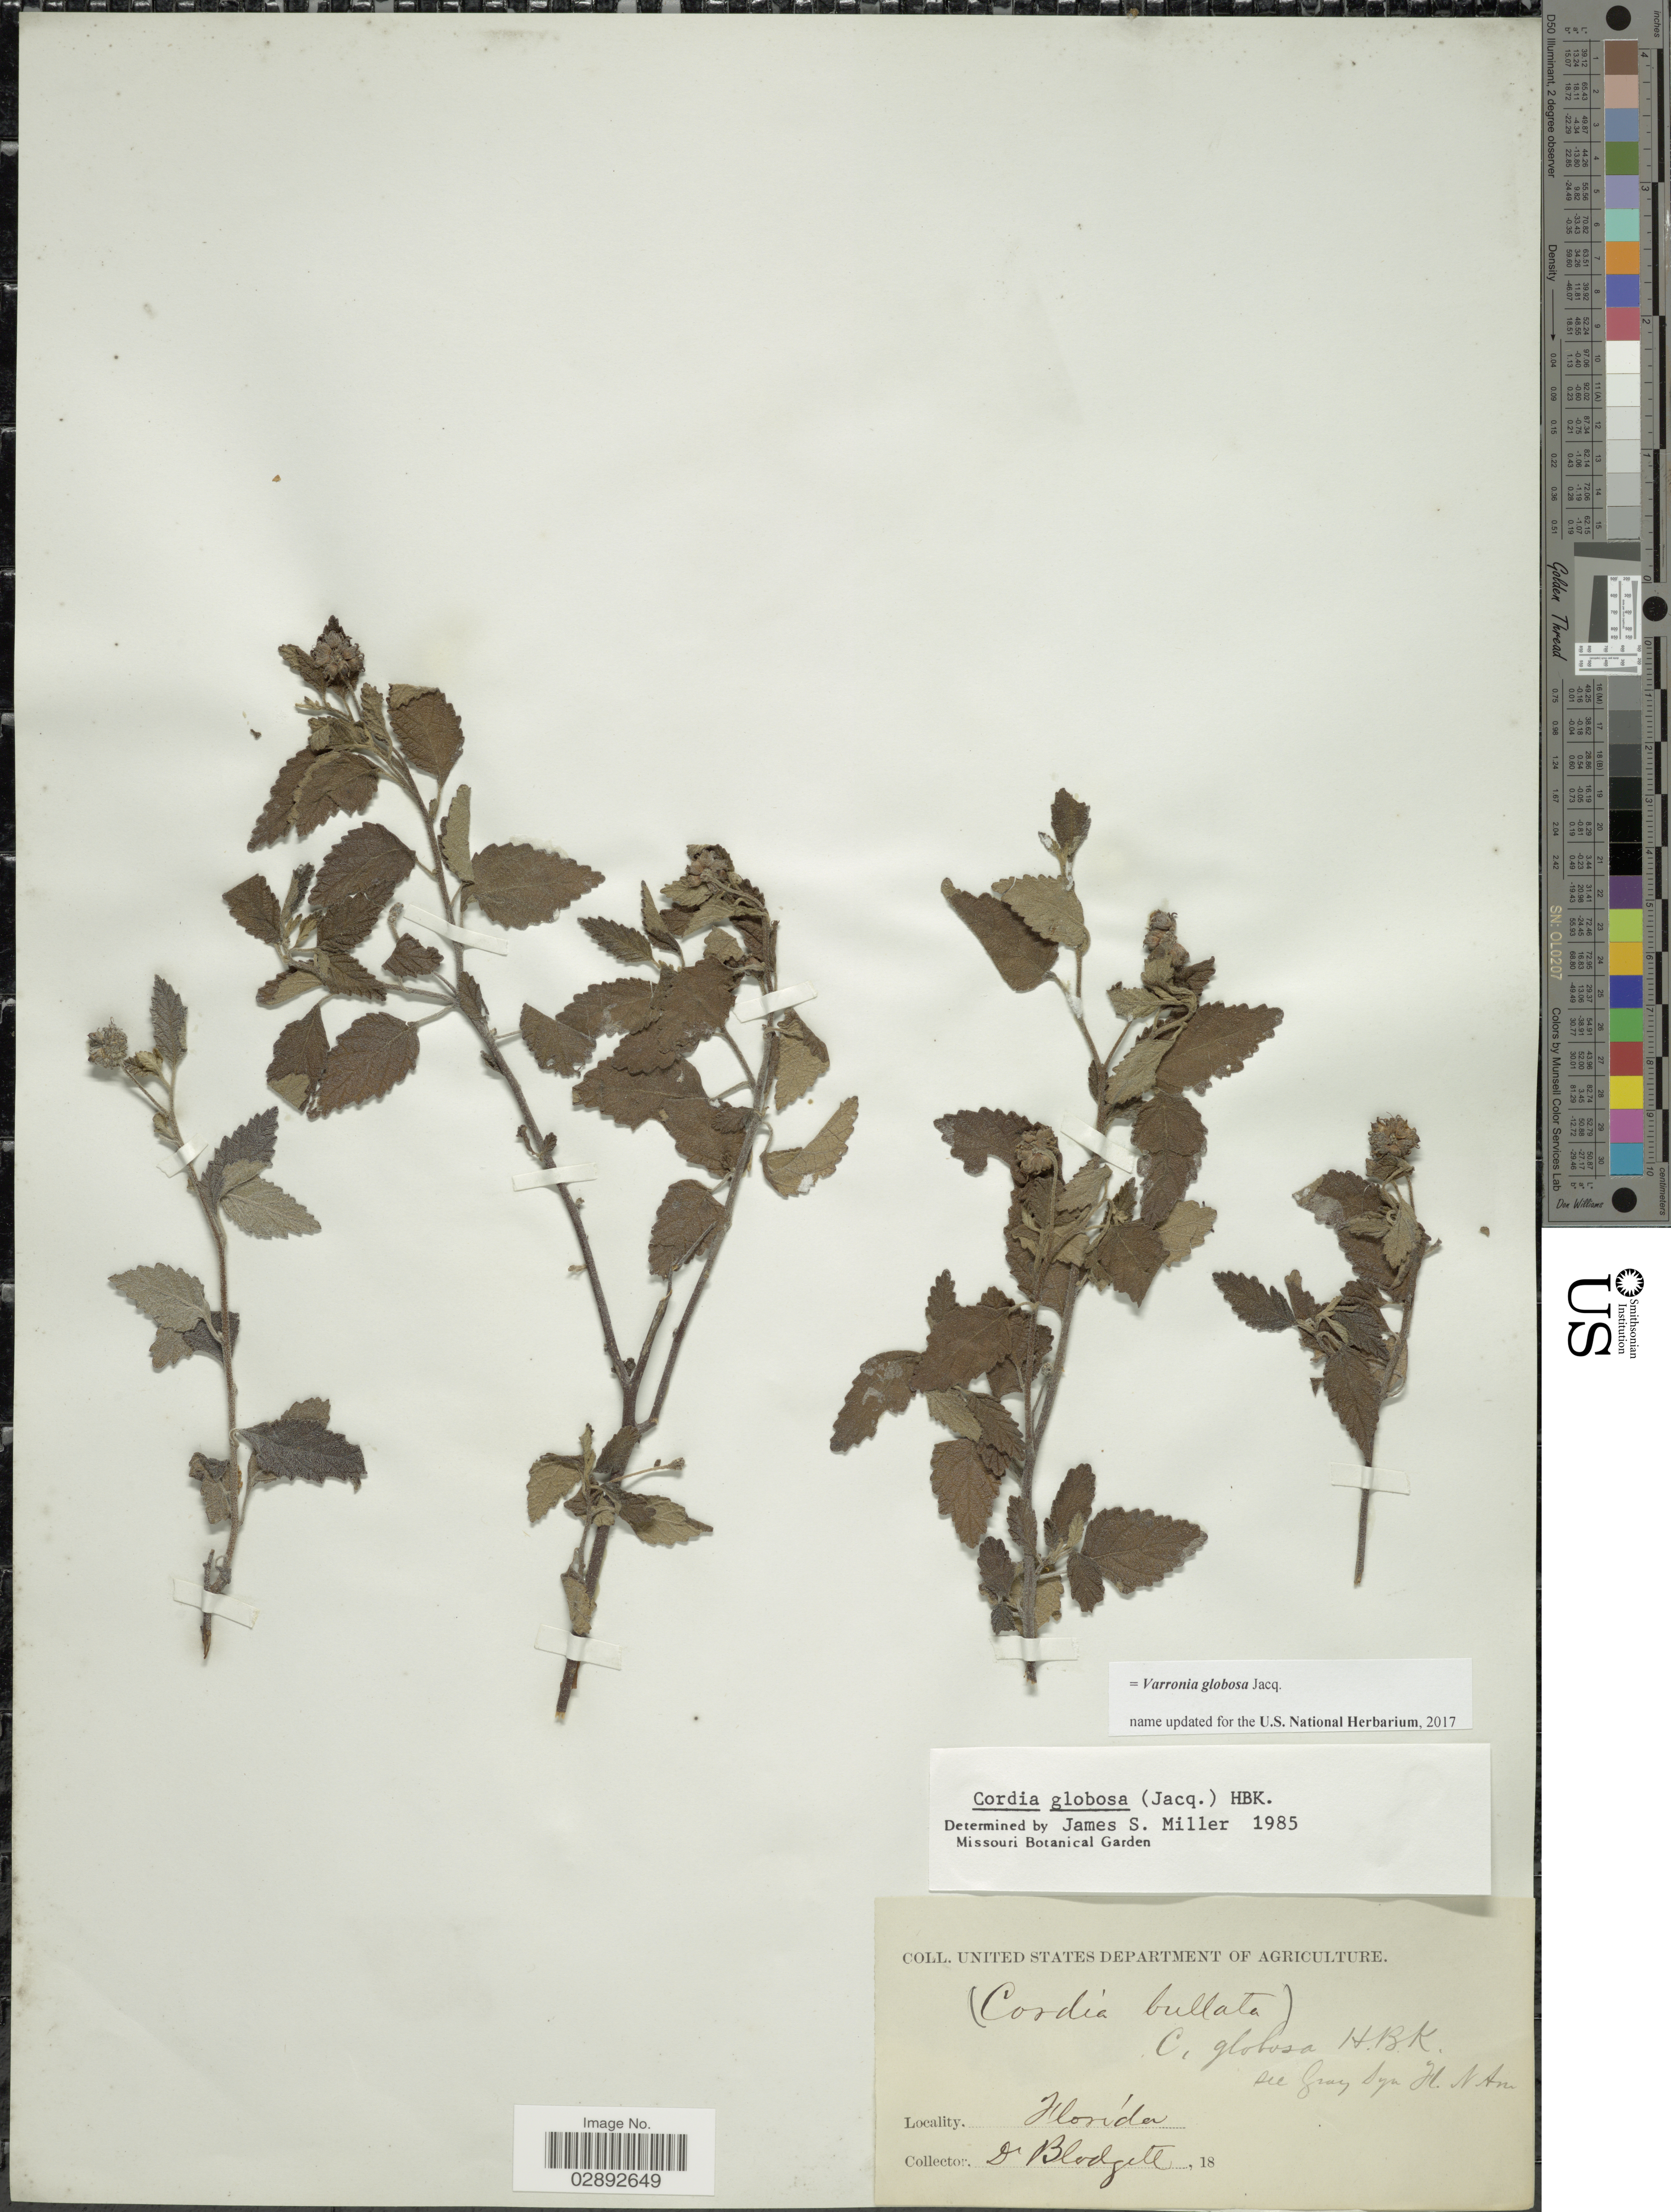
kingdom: Plantae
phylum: Tracheophyta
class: Magnoliopsida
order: Boraginales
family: Cordiaceae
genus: Varronia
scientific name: Varronia globosa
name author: Jacq.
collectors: -. Blodgett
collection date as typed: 18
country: United States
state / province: Florida